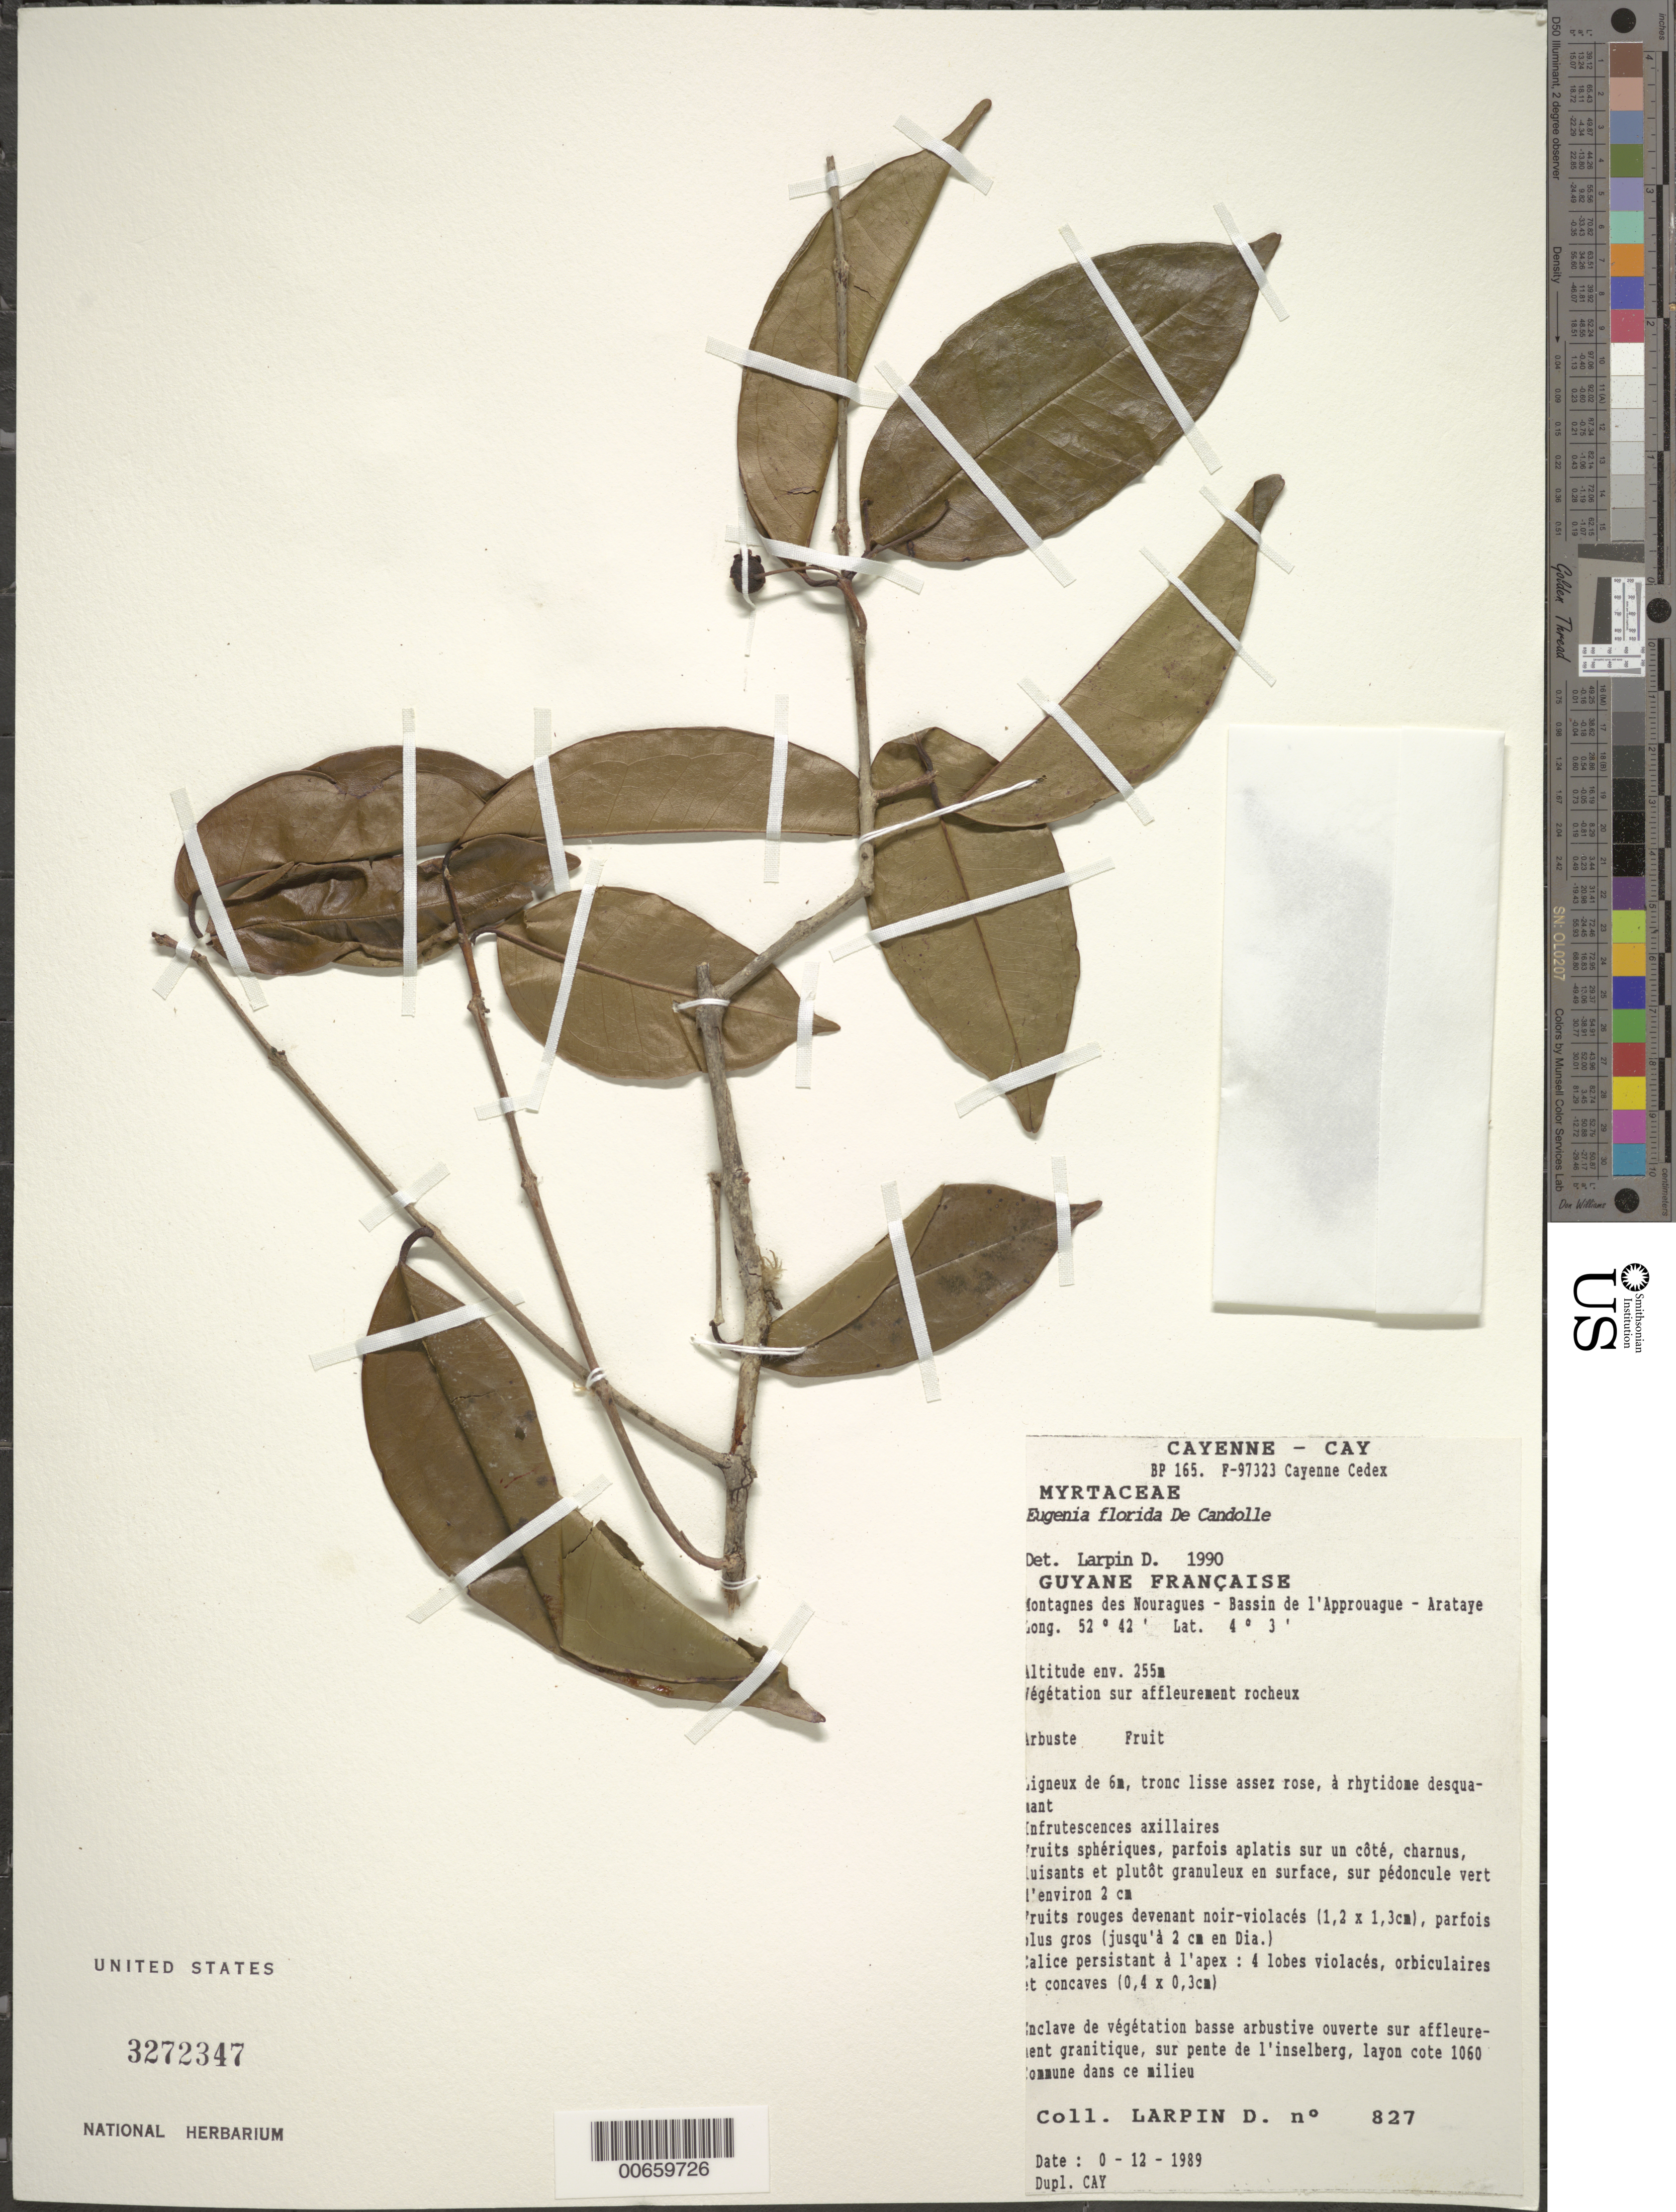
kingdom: Plantae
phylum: Tracheophyta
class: Magnoliopsida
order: Myrtales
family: Myrtaceae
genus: Eugenia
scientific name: Eugenia florida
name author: DC.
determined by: Larpin, D.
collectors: D. Larpin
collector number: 827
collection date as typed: Dec-89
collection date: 1989-12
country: French Guiana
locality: Station des Nouragues, Bassin de l'Approuague, Arataye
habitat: Vegetation on exposed rock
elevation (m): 255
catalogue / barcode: US 3272347